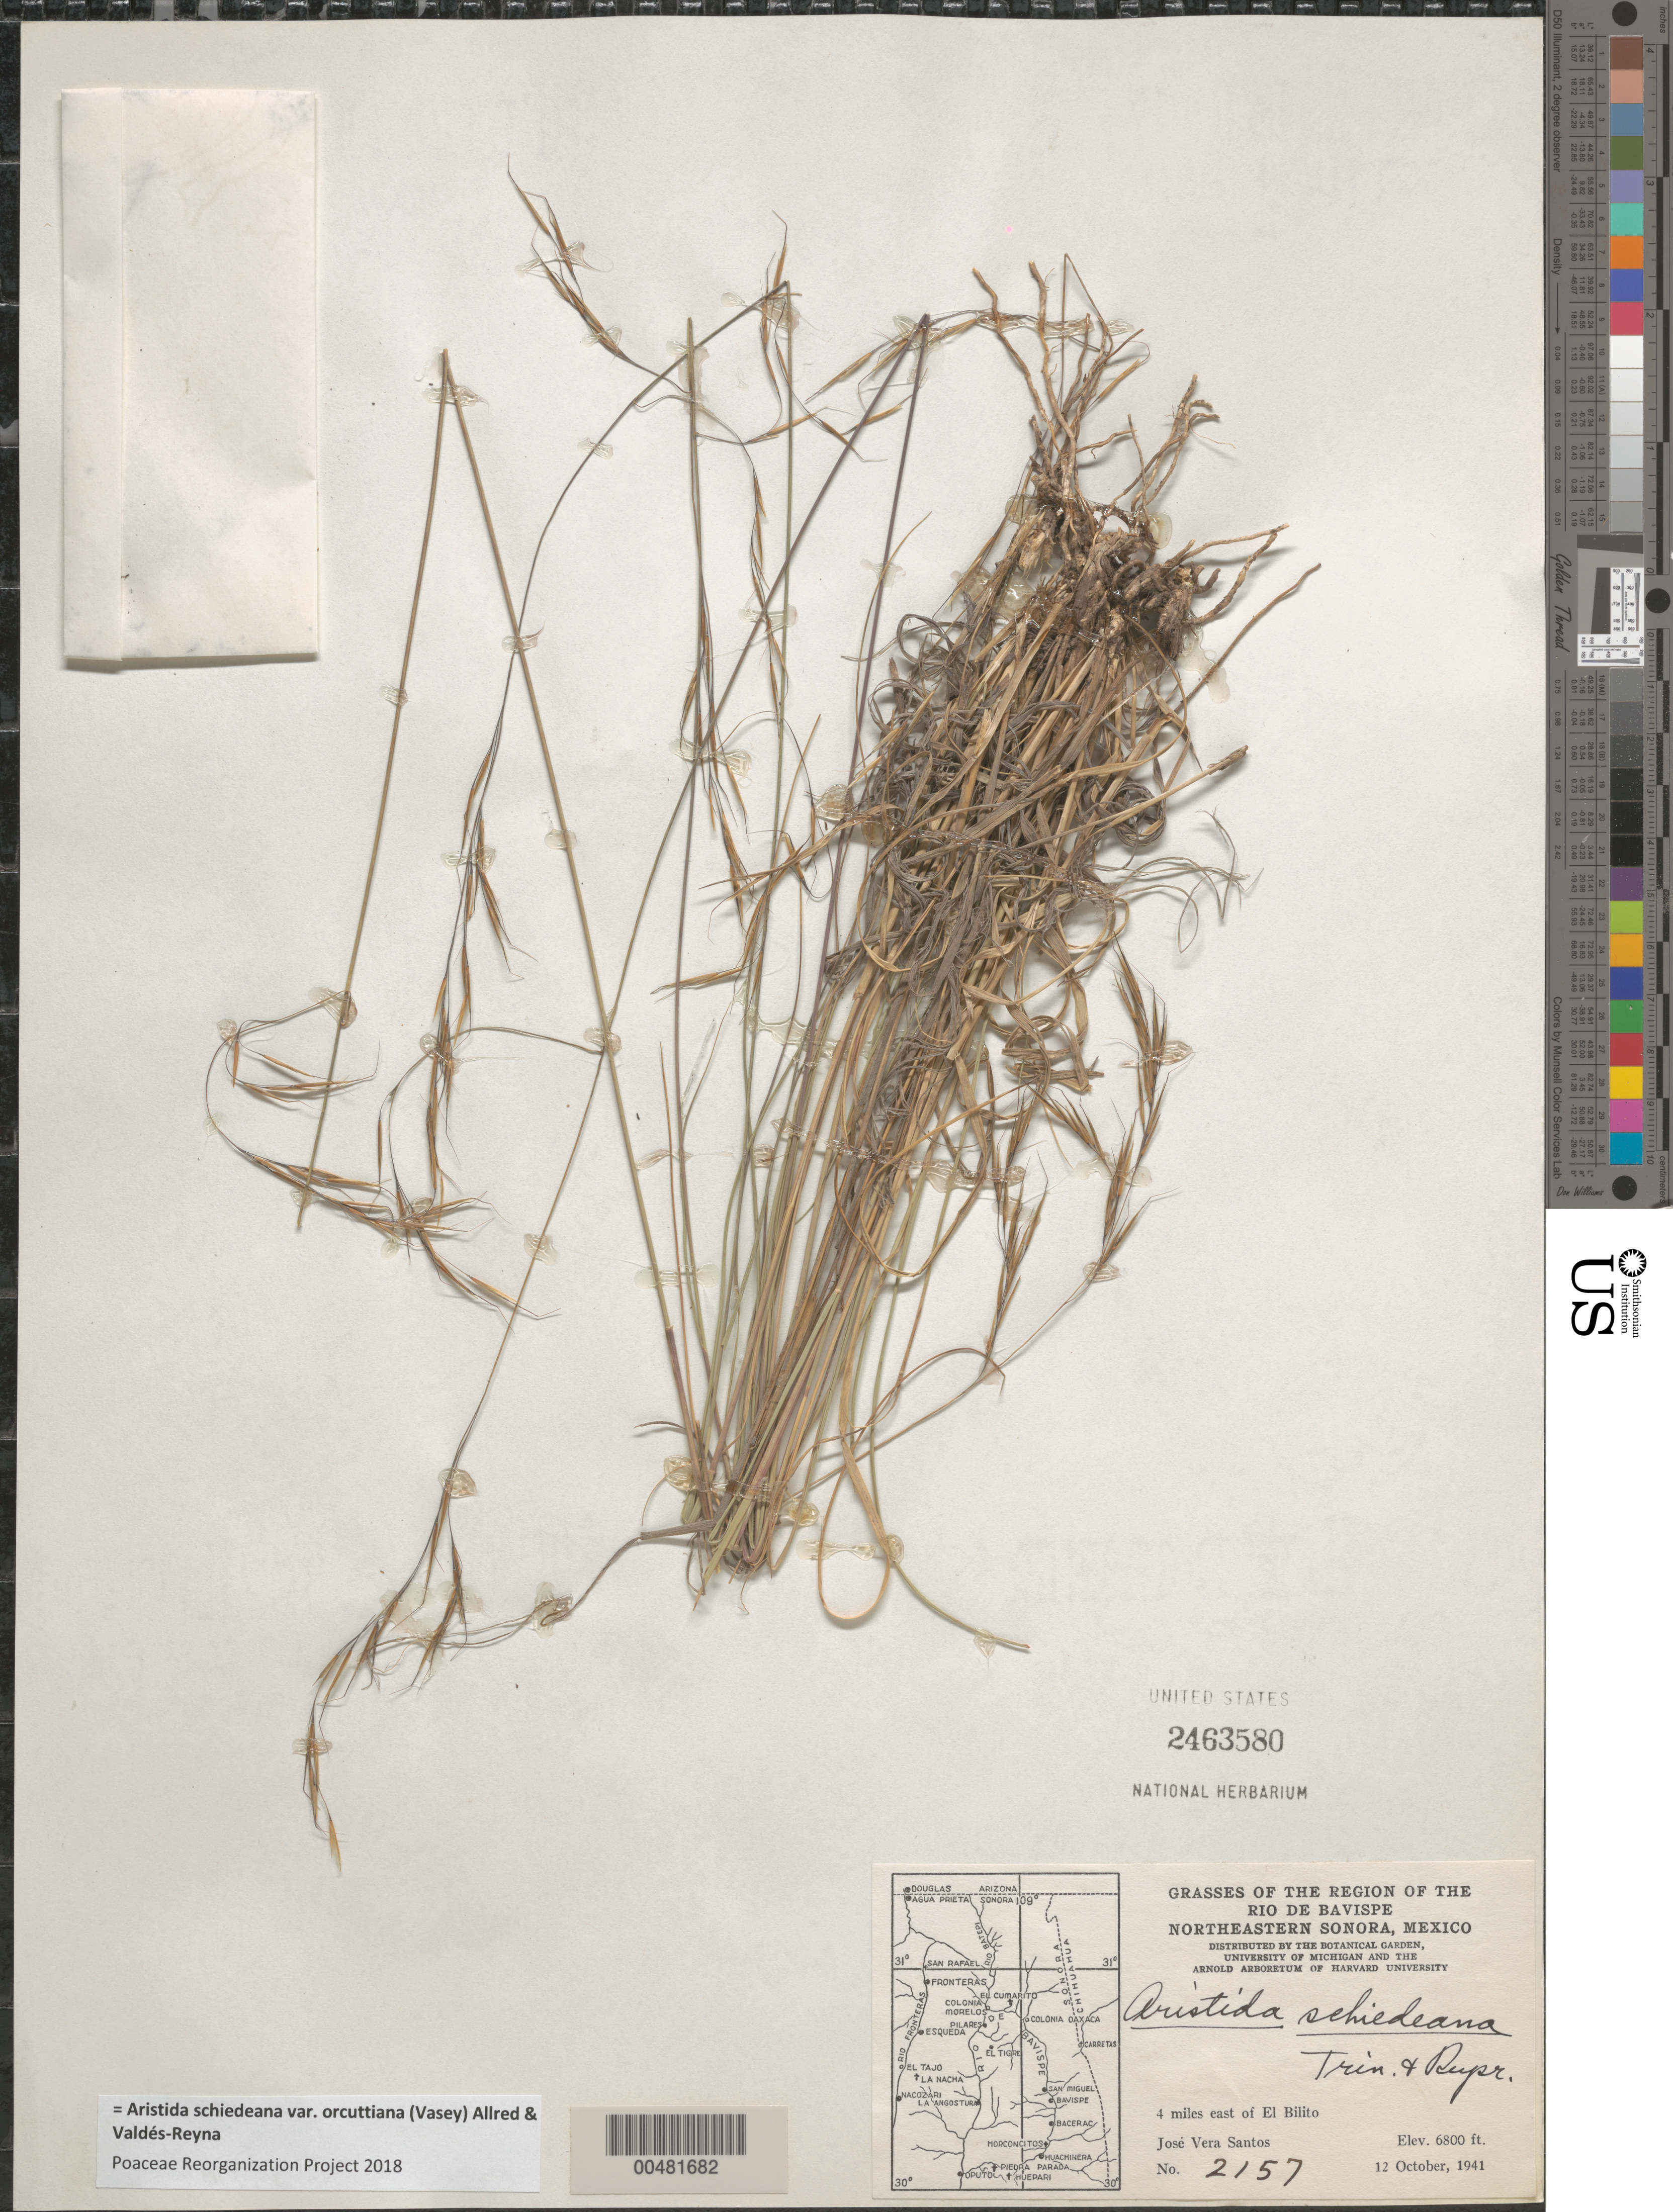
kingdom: Plantae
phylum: Tracheophyta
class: Liliopsida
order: Poales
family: Poaceae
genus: Aristida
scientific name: Aristida schiedeana var. orcuttiana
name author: (Vasey) Allred & Valdés-Reyna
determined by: Poaceae Reorganization Project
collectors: J. V. Santos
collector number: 2157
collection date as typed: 12 Oct 1941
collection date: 1941-10-12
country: Mexico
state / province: Sonora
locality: Region of the Rio de Bavispe, NE Sonora, 4 mi E of El Bilito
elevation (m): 2073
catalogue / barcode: US 2463580